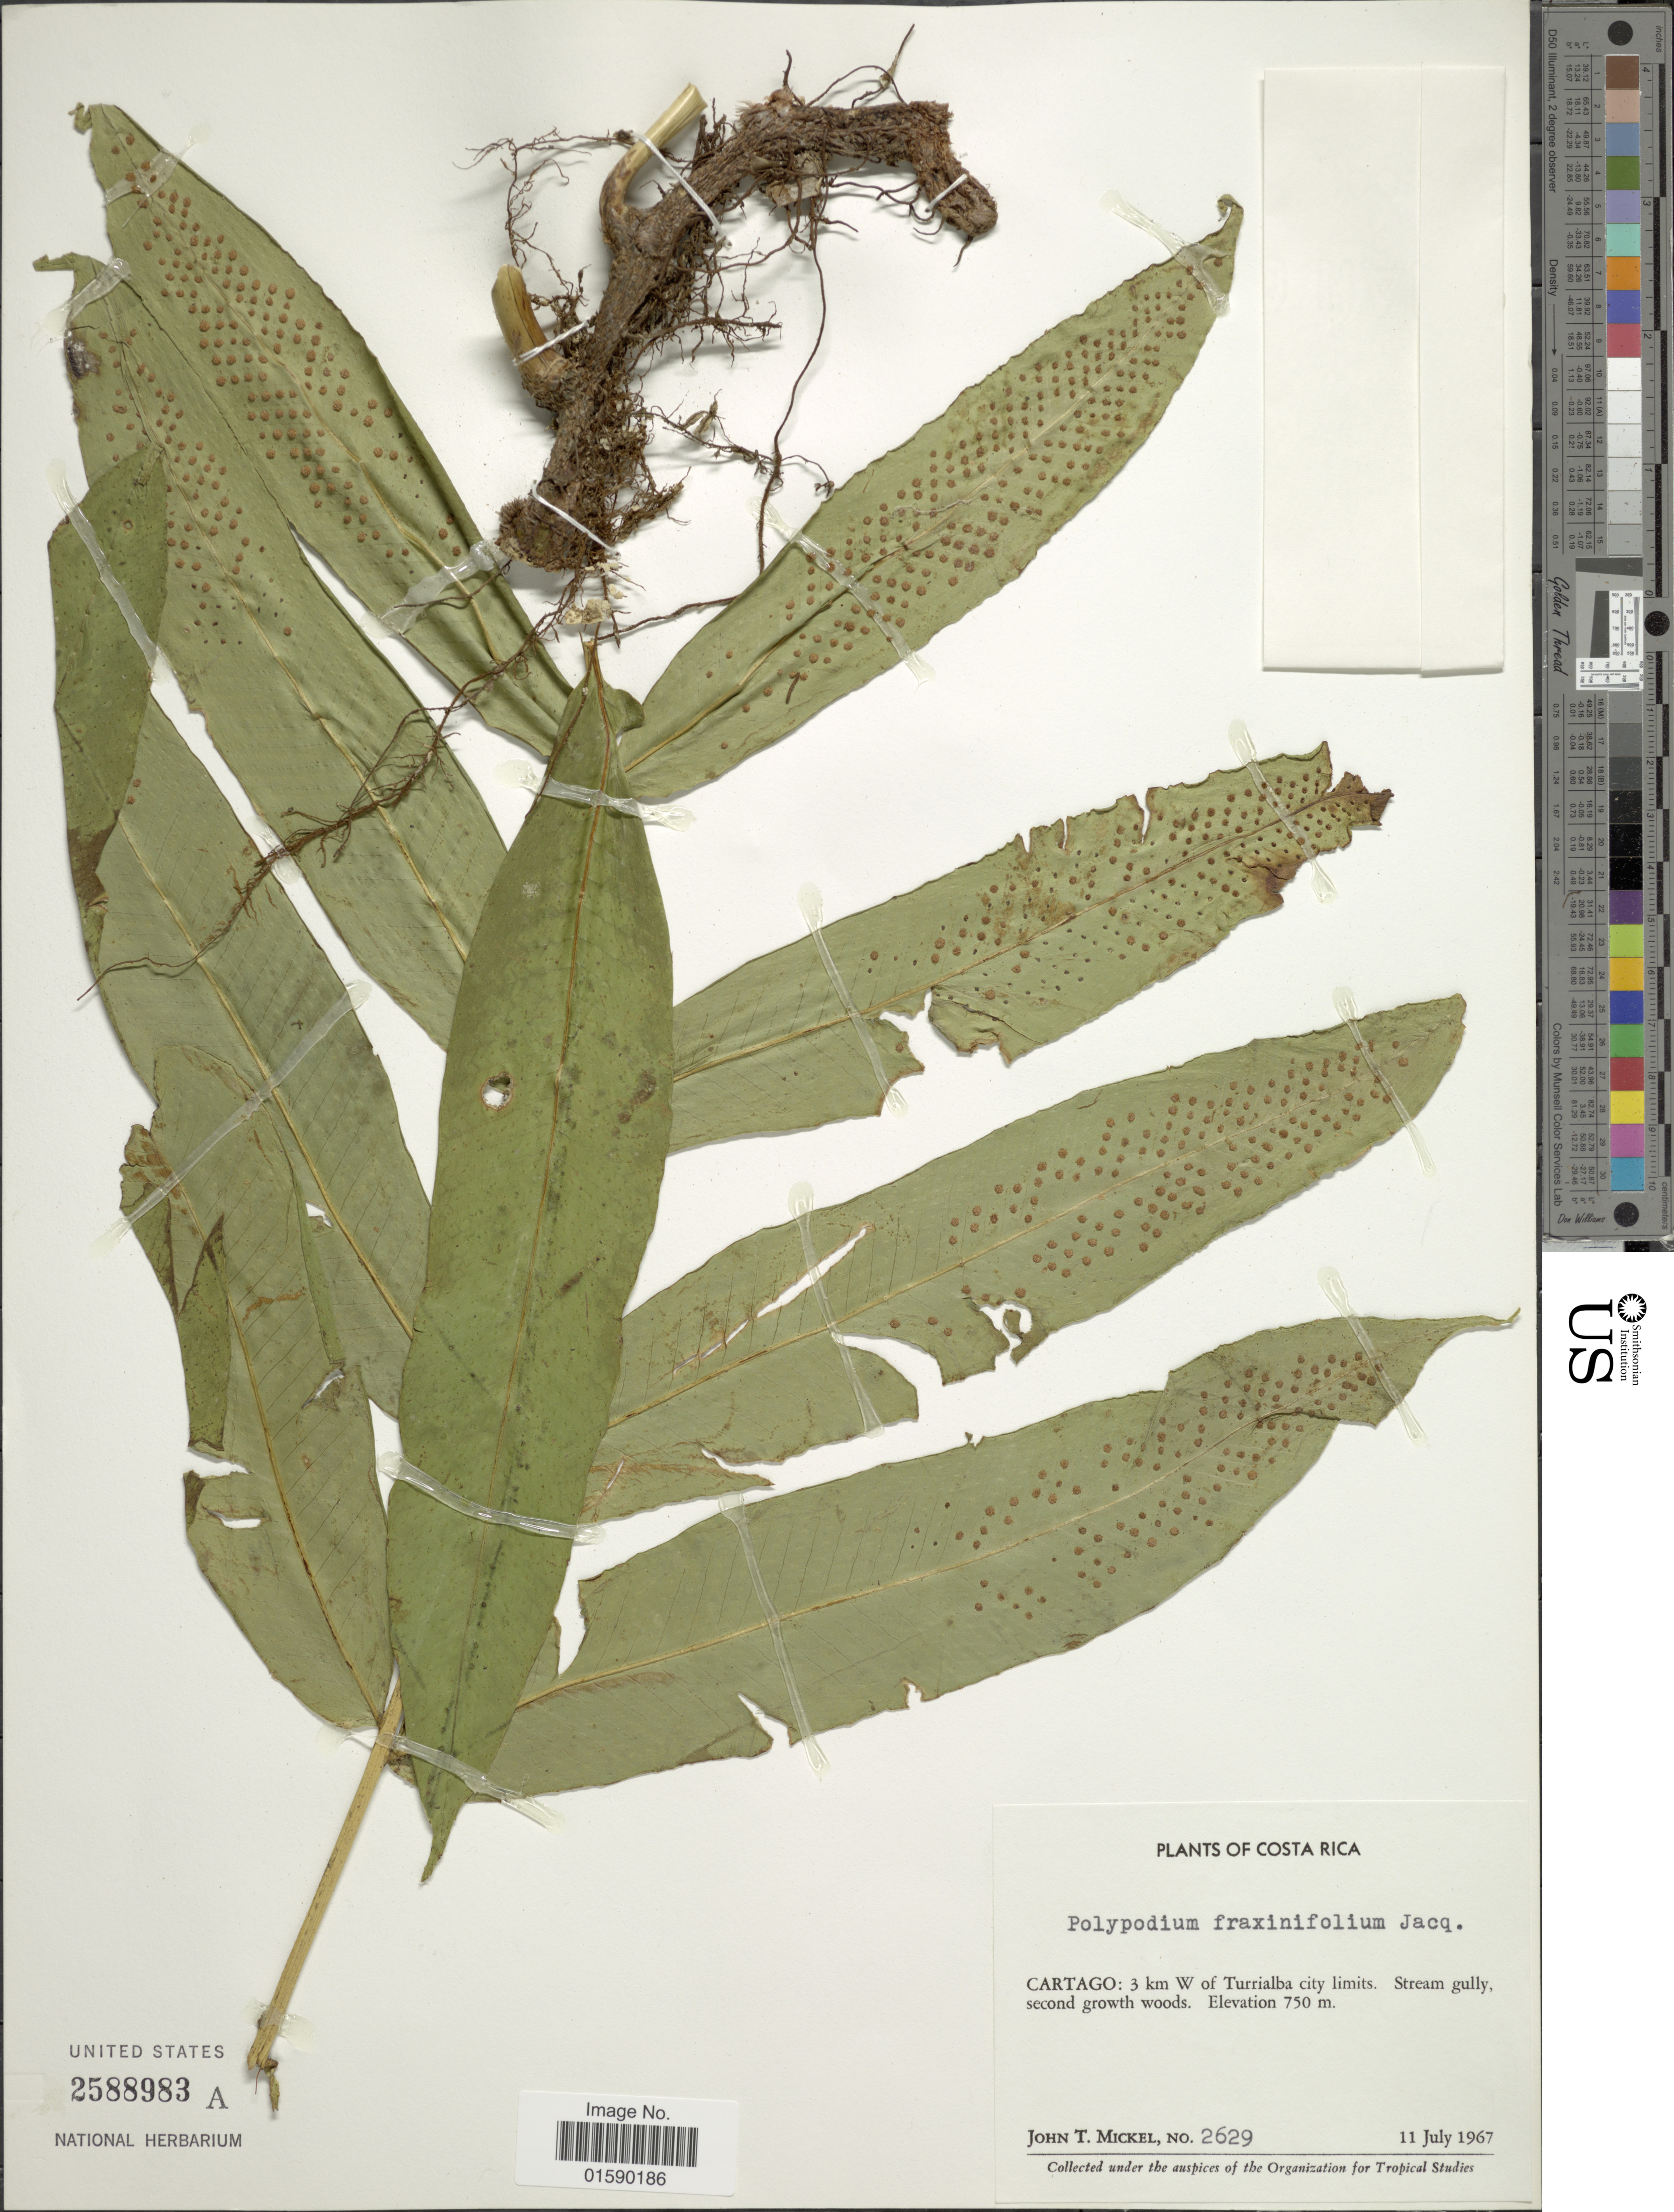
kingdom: Plantae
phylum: Tracheophyta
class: Polypodiopsida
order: Polypodiales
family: Polypodiaceae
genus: Aglaomorpha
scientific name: Aglaomorpha heraclea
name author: (Kunze) Copel.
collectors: J. T. Mickel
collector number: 2629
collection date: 1967-07-11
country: Costa Rica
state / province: Cartago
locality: Costa Rica. Cartago: 3 km W of Turrialba city limits.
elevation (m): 750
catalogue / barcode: US 2588983A